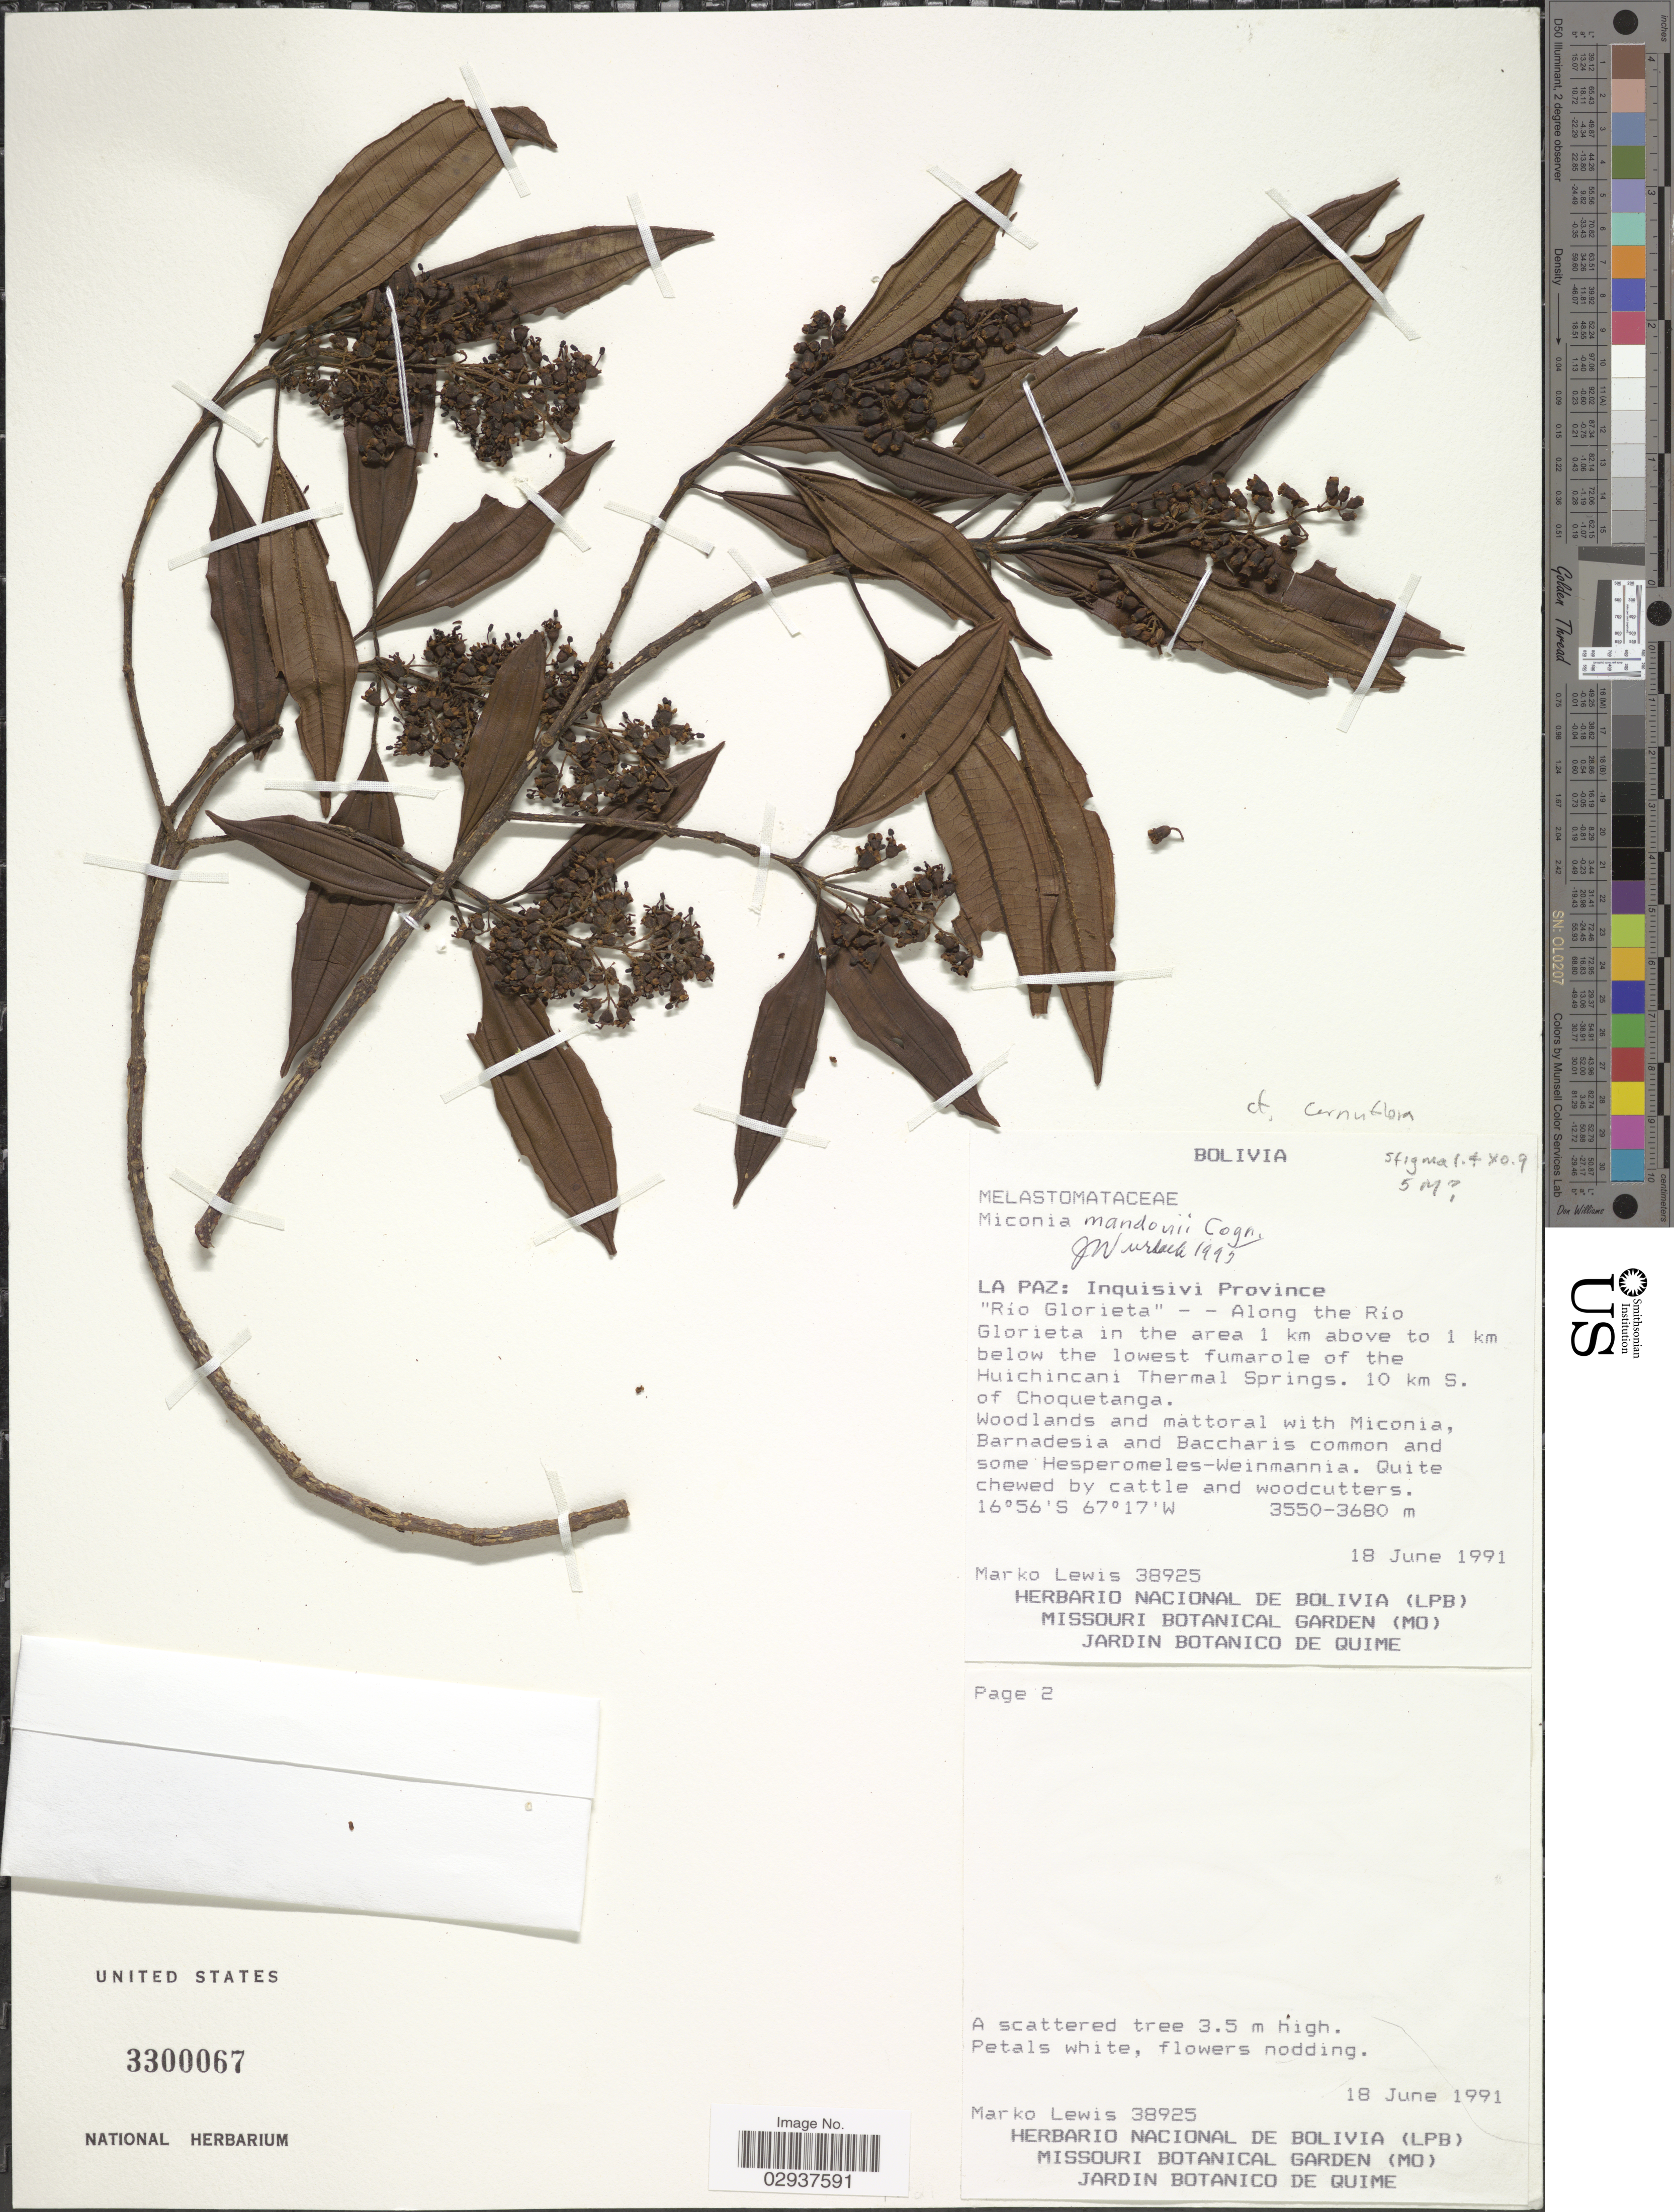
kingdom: Plantae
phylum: Tracheophyta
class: Magnoliopsida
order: Myrtales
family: Melastomataceae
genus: Miconia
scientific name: Miconia cernuiflora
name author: Jan.M. Burke & Michelang.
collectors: M. A. Lewis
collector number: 38925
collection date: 1991-06-18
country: Bolivia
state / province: La Paz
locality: Inquisivi Province. "Rio Glorieta" -- Along the Río Glorieta in the area 1 km above to 1 km below the lowest fumarole of the Huichincani Thermal Springs. 10 km S. of Choquetanga.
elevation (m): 3550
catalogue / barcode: US 3300067